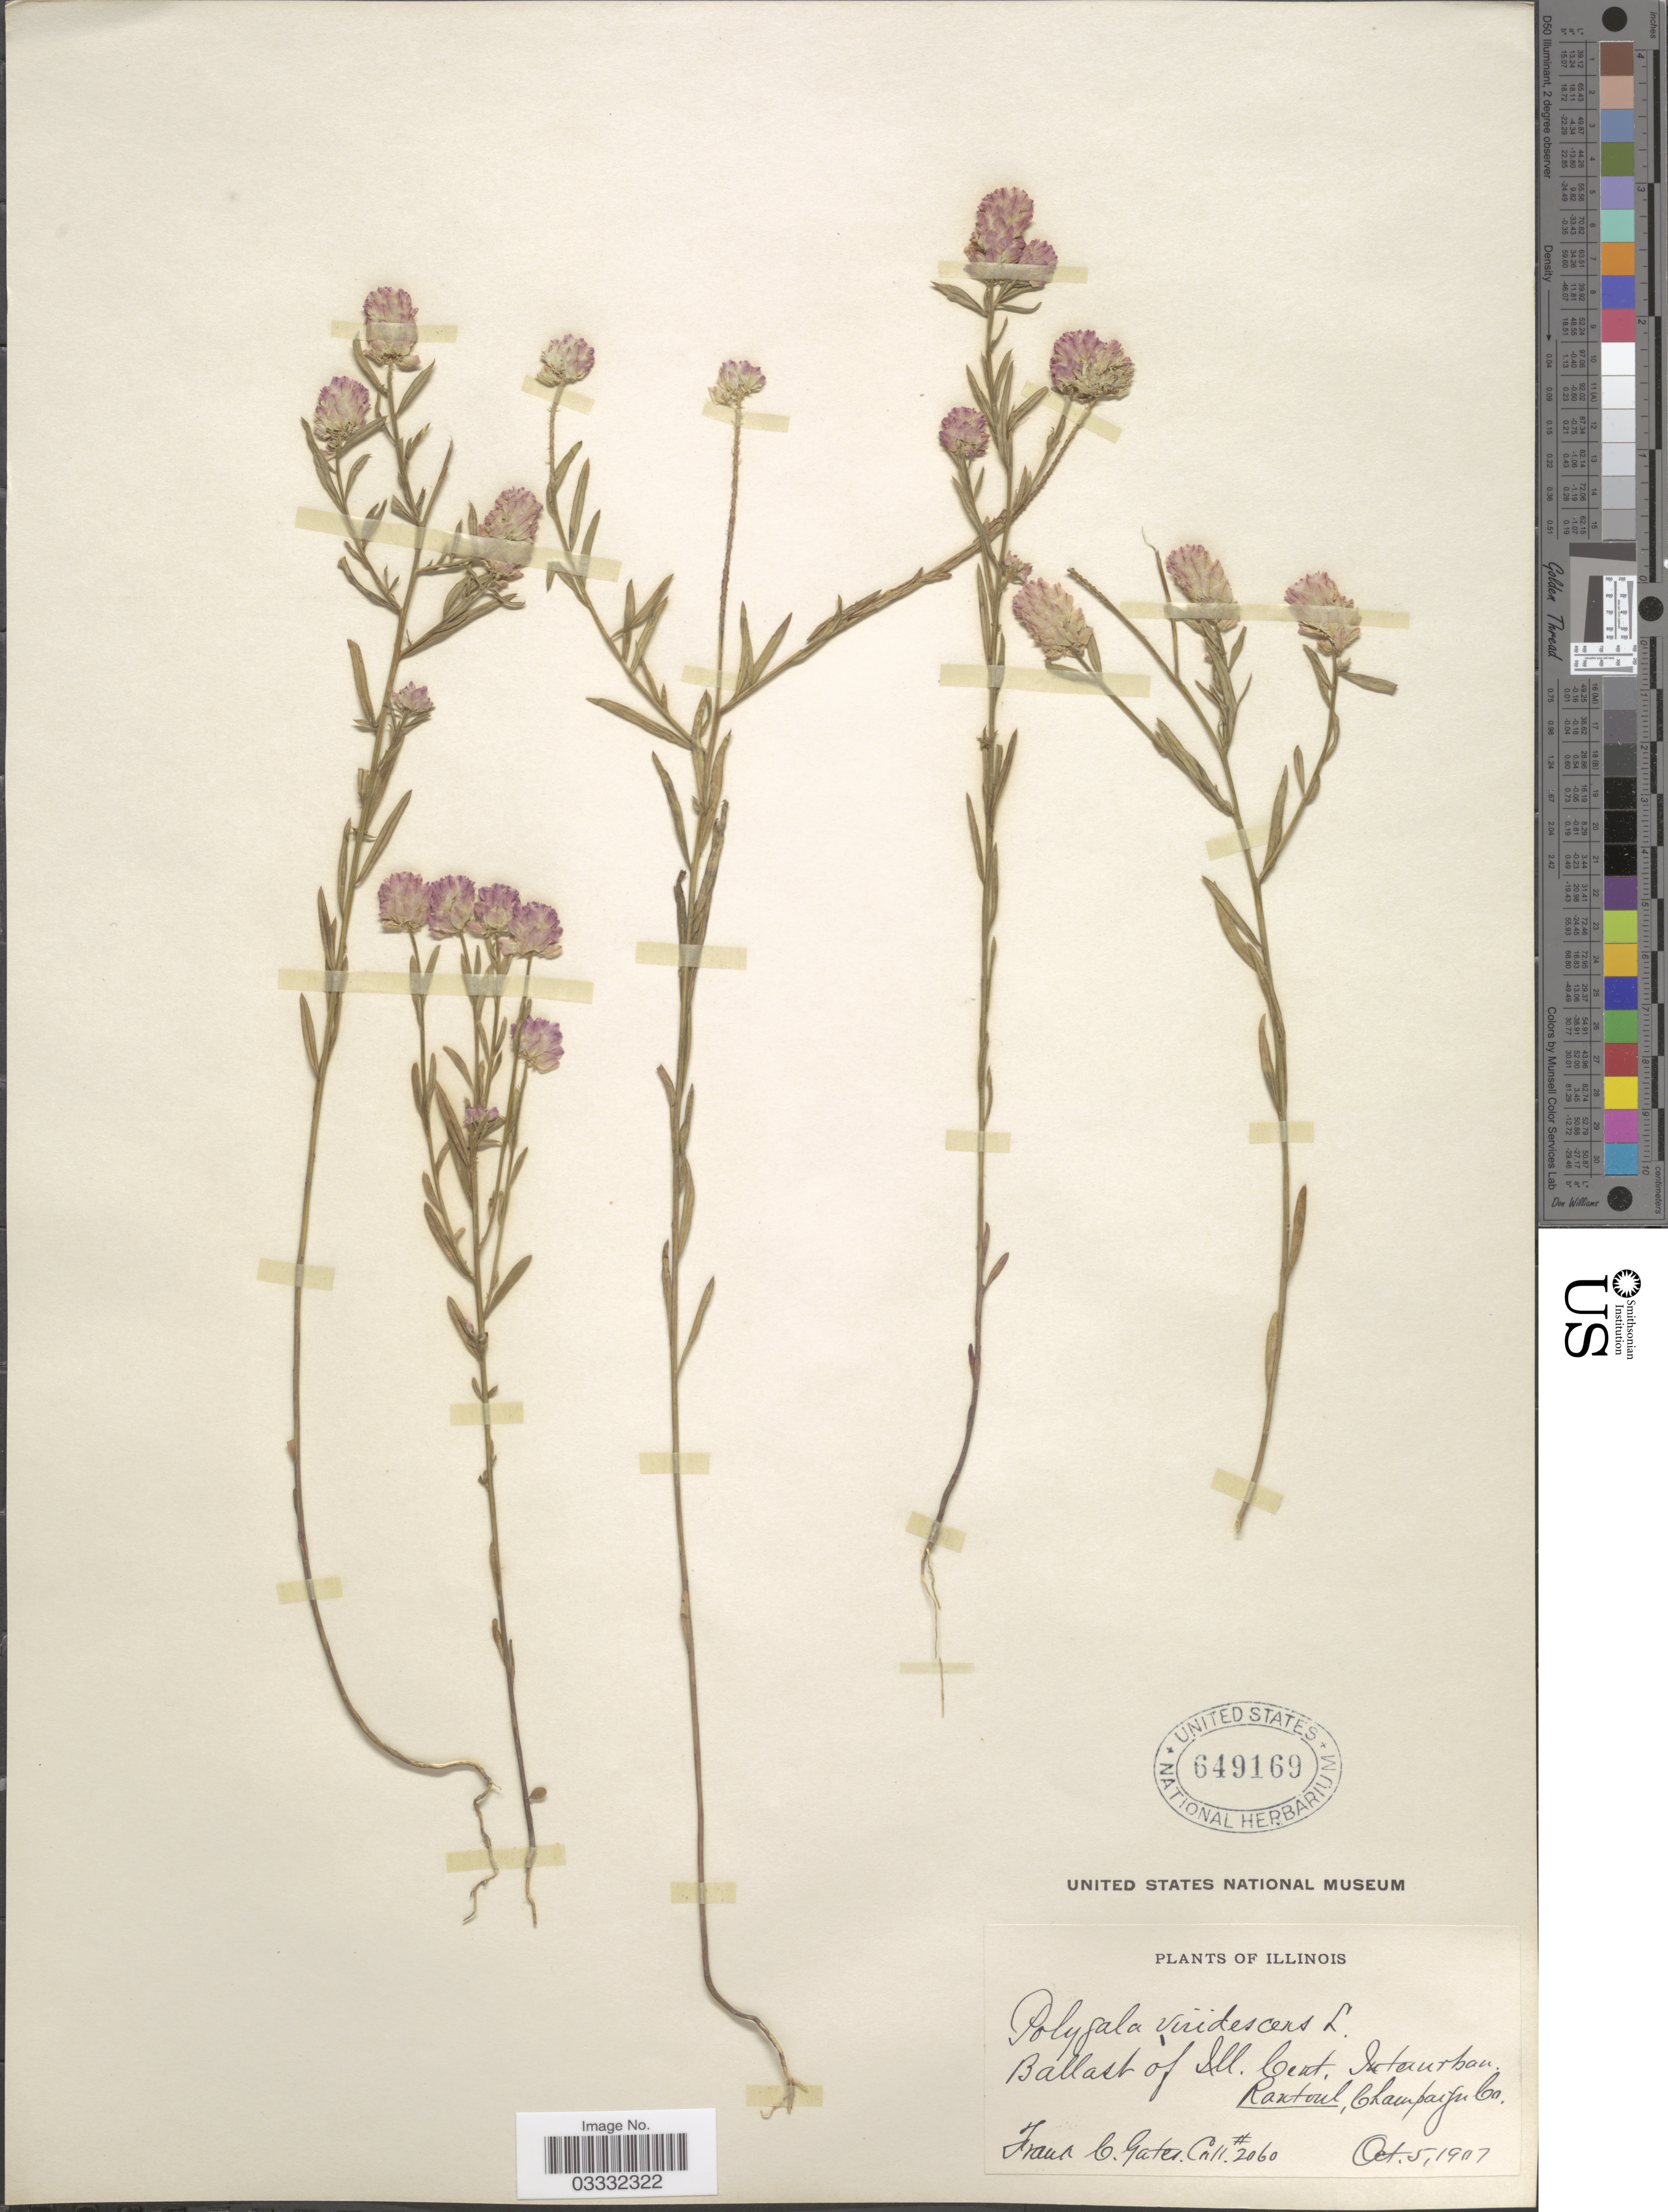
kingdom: Plantae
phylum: Tracheophyta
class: Magnoliopsida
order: Fabales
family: Polygalaceae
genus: Polygala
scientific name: Polygala sanguinea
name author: L.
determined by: Strong, Mark T., (BOT), Smithsonian Institution - National Museum of Natural History (UNITED STATES)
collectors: F. C. Gates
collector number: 2060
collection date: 1907-10-05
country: United States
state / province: Illinois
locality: Ballast of Ill. Cent. Interurban, Rantoul, Champaign Co.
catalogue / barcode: US 649169